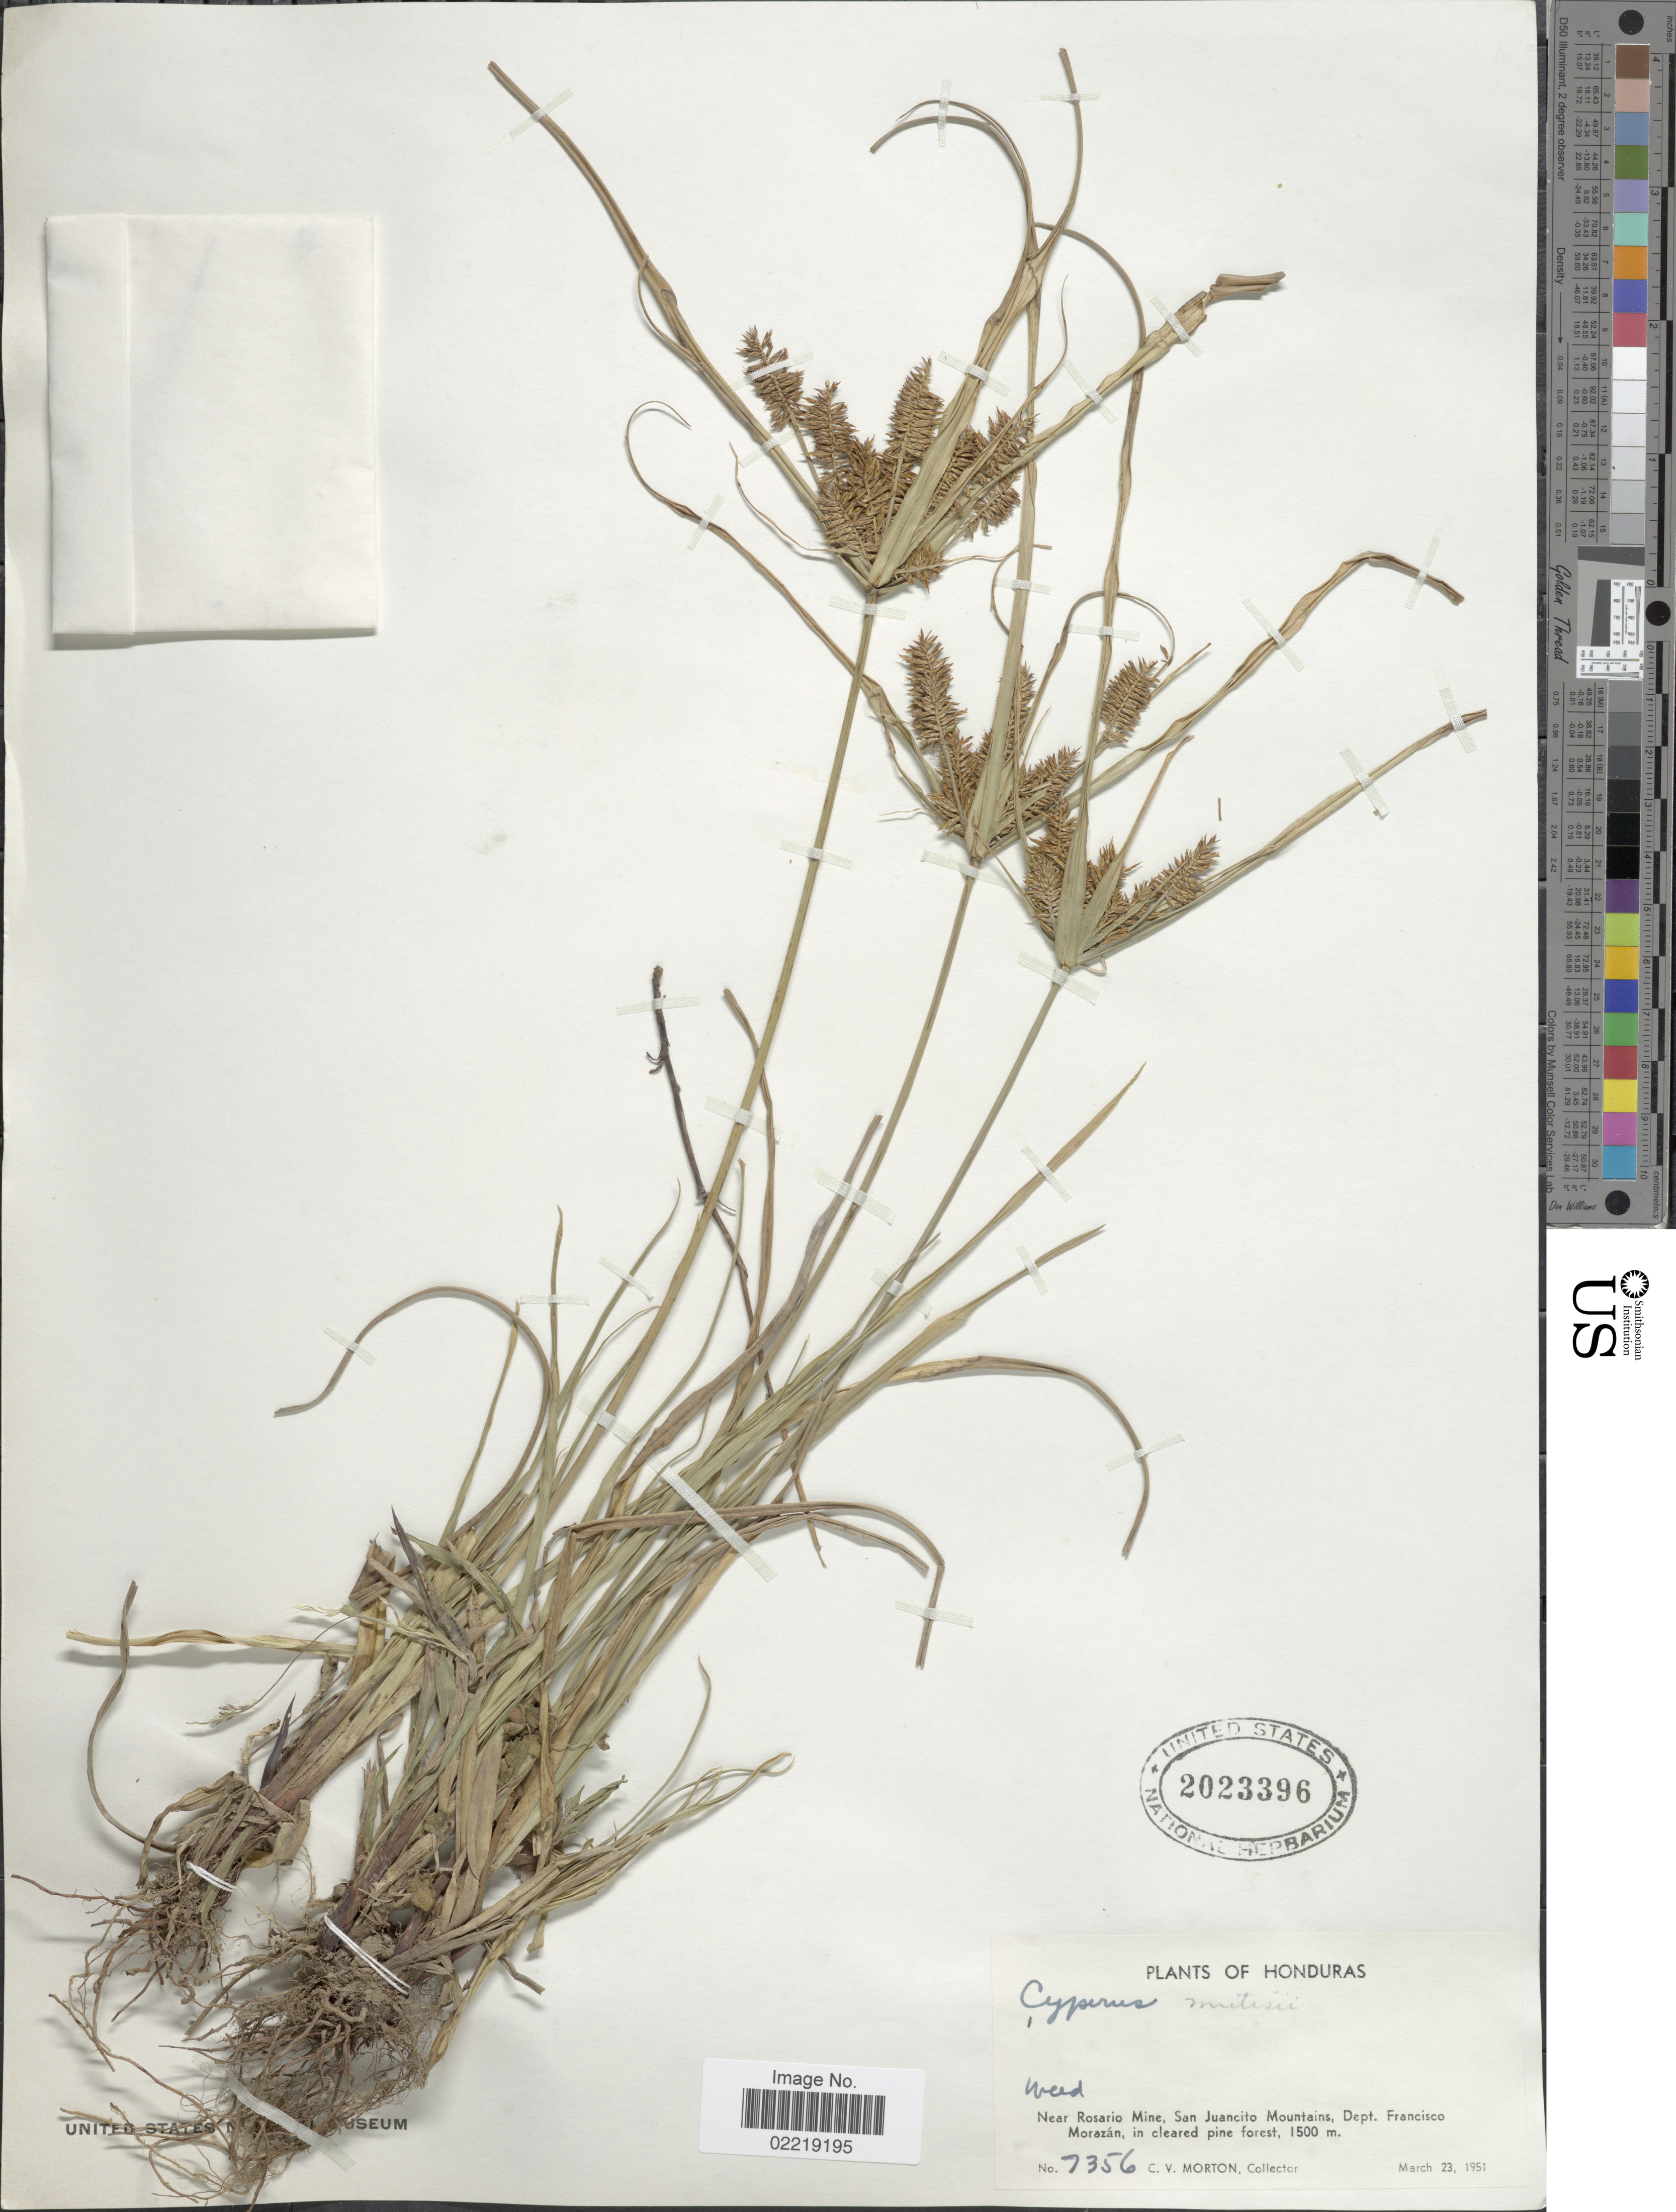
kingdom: Plantae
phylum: Tracheophyta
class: Liliopsida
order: Poales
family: Cyperaceae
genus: Cyperus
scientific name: Cyperus mutisii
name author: (Kunth) Andersson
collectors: C. V. Morton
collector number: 7356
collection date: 1951-03-23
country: Honduras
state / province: Fco. Morazán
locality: Near Rosario Mine, San Juancito Mountains, Dept. Francisco Morazan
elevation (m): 1500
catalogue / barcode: US 2023396